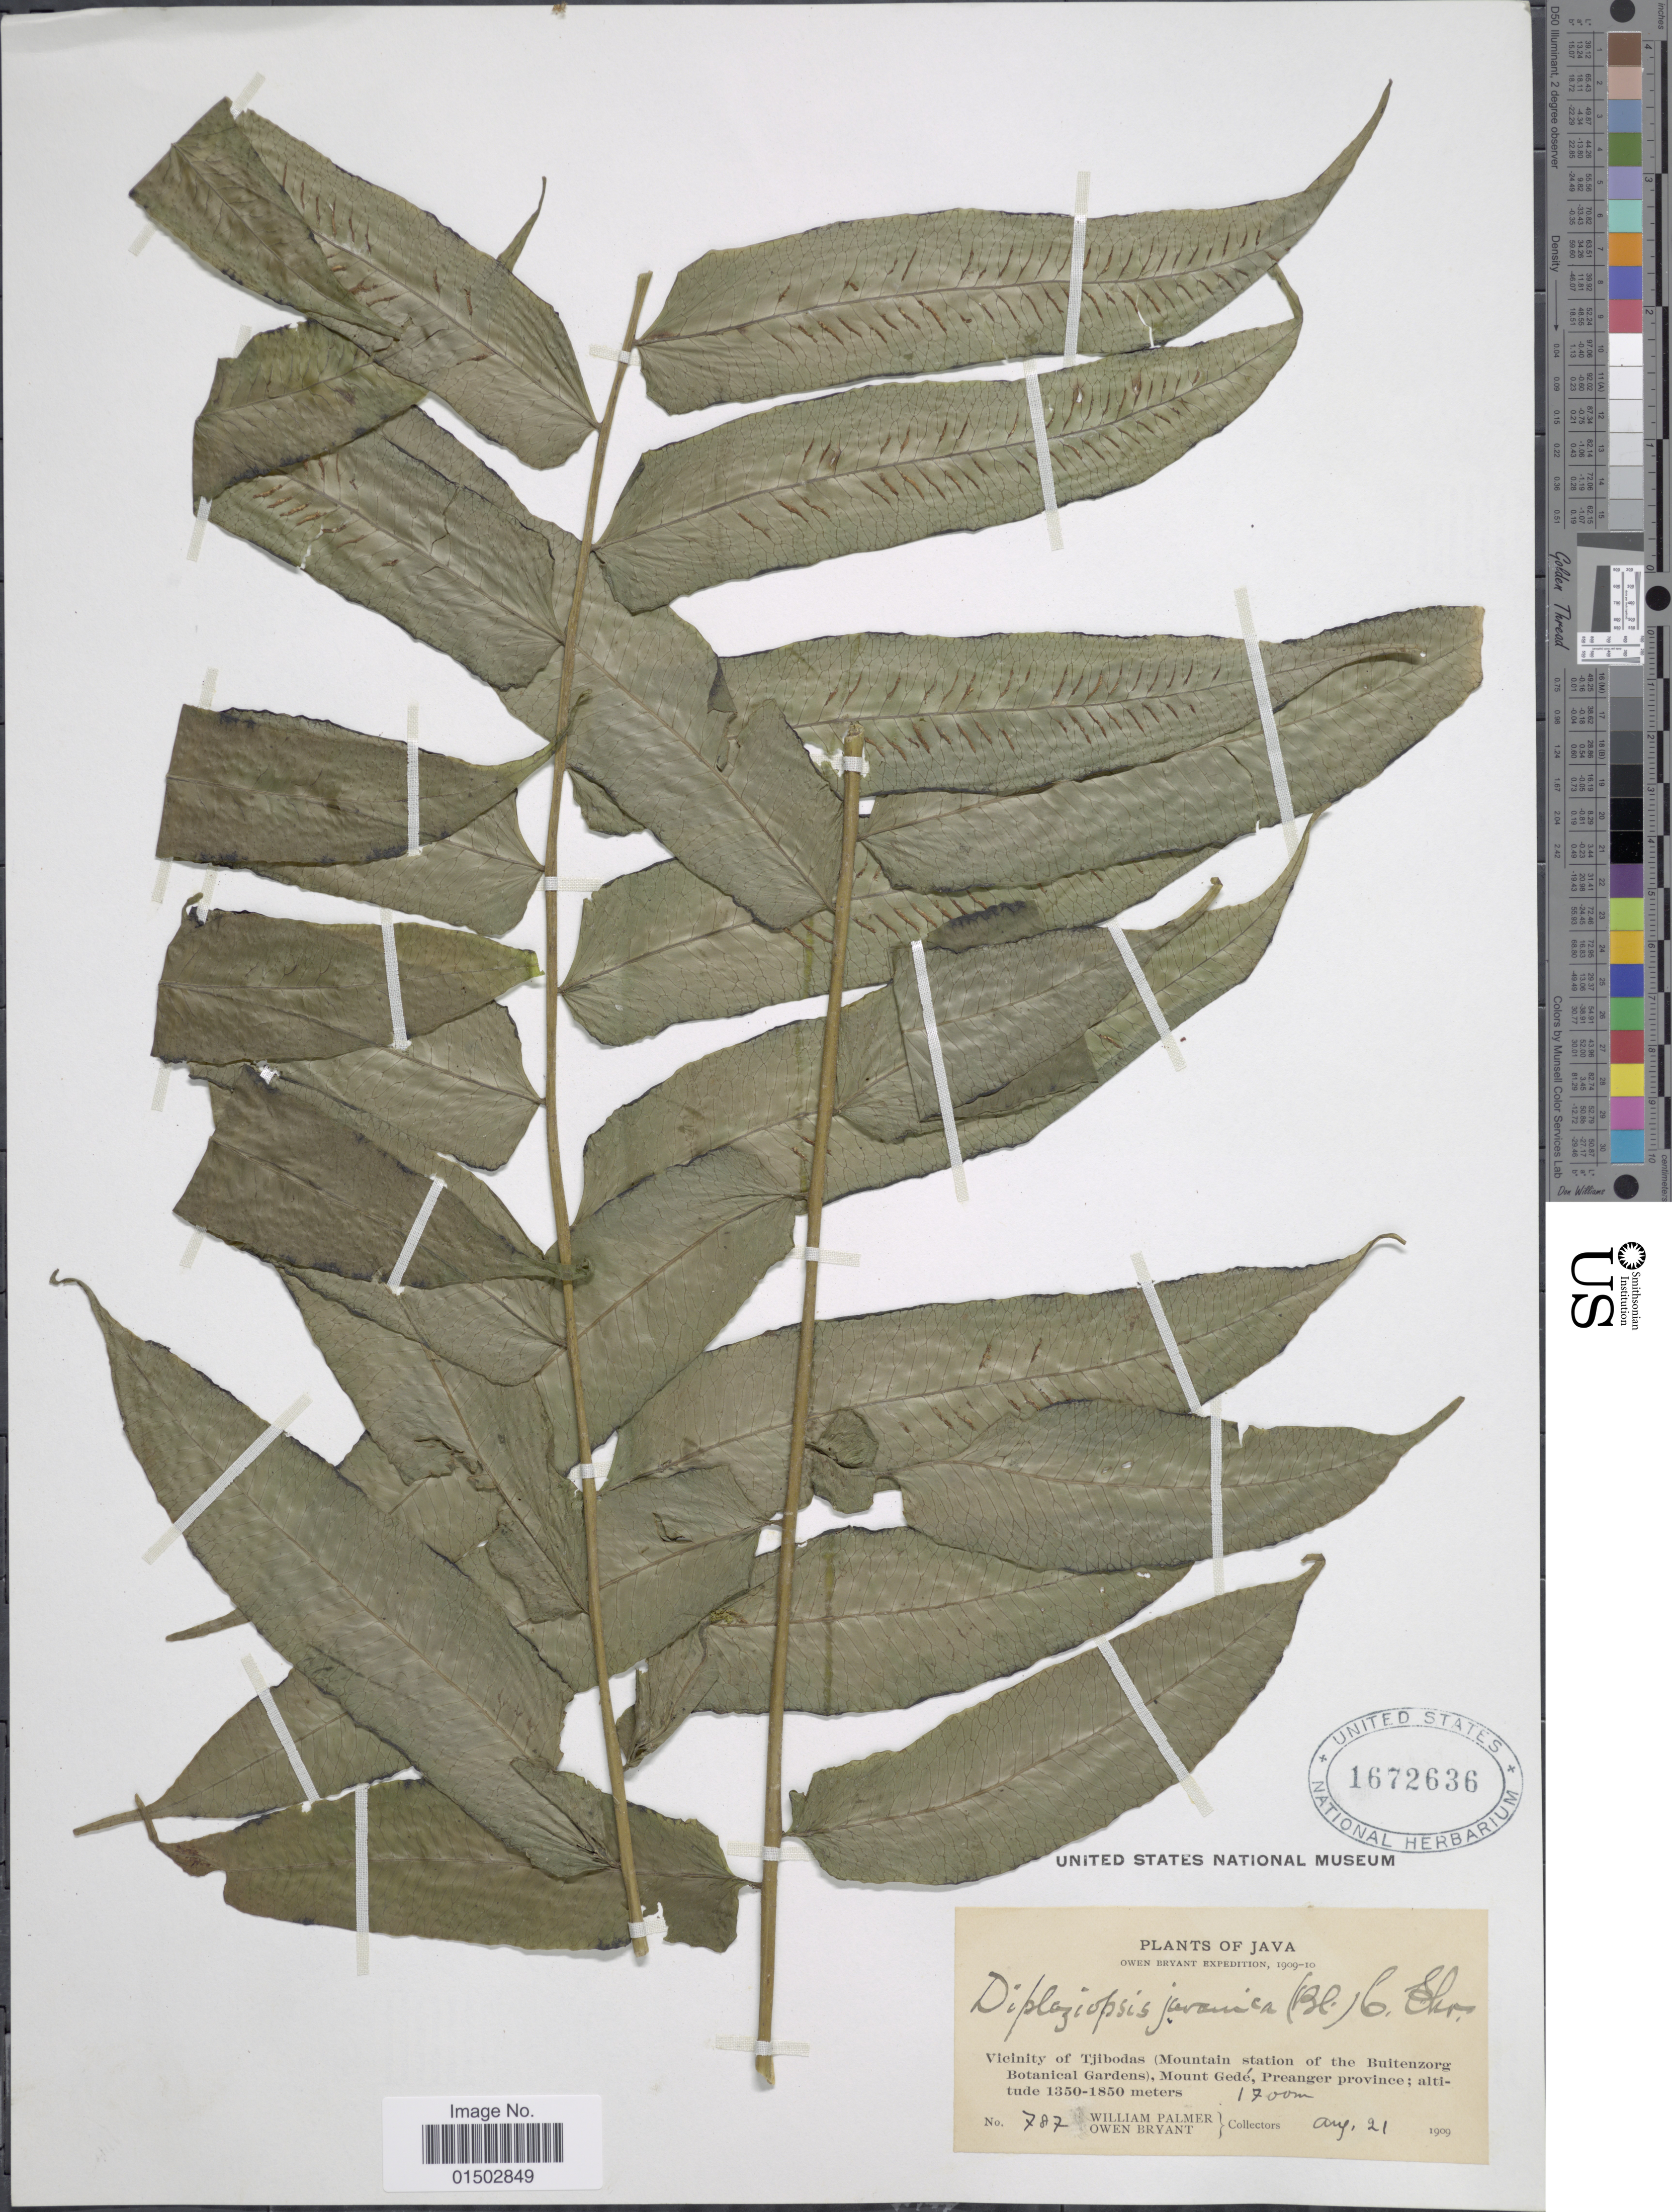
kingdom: Plantae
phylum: Tracheophyta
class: Polypodiopsida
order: Polypodiales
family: Diplaziopsidaceae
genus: Diplaziopsis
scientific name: Diplaziopsis javanica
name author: (Blume) C. Chr.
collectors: W. Palmer & O. Bryant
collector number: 787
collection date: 1909-08-21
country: Indonesia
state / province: Java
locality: Vicinity of Tjibodas (Mountain station of the Buitenzorg Botanical Gardens), Mount Gede, Preanger province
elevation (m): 1700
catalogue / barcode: US 1672636